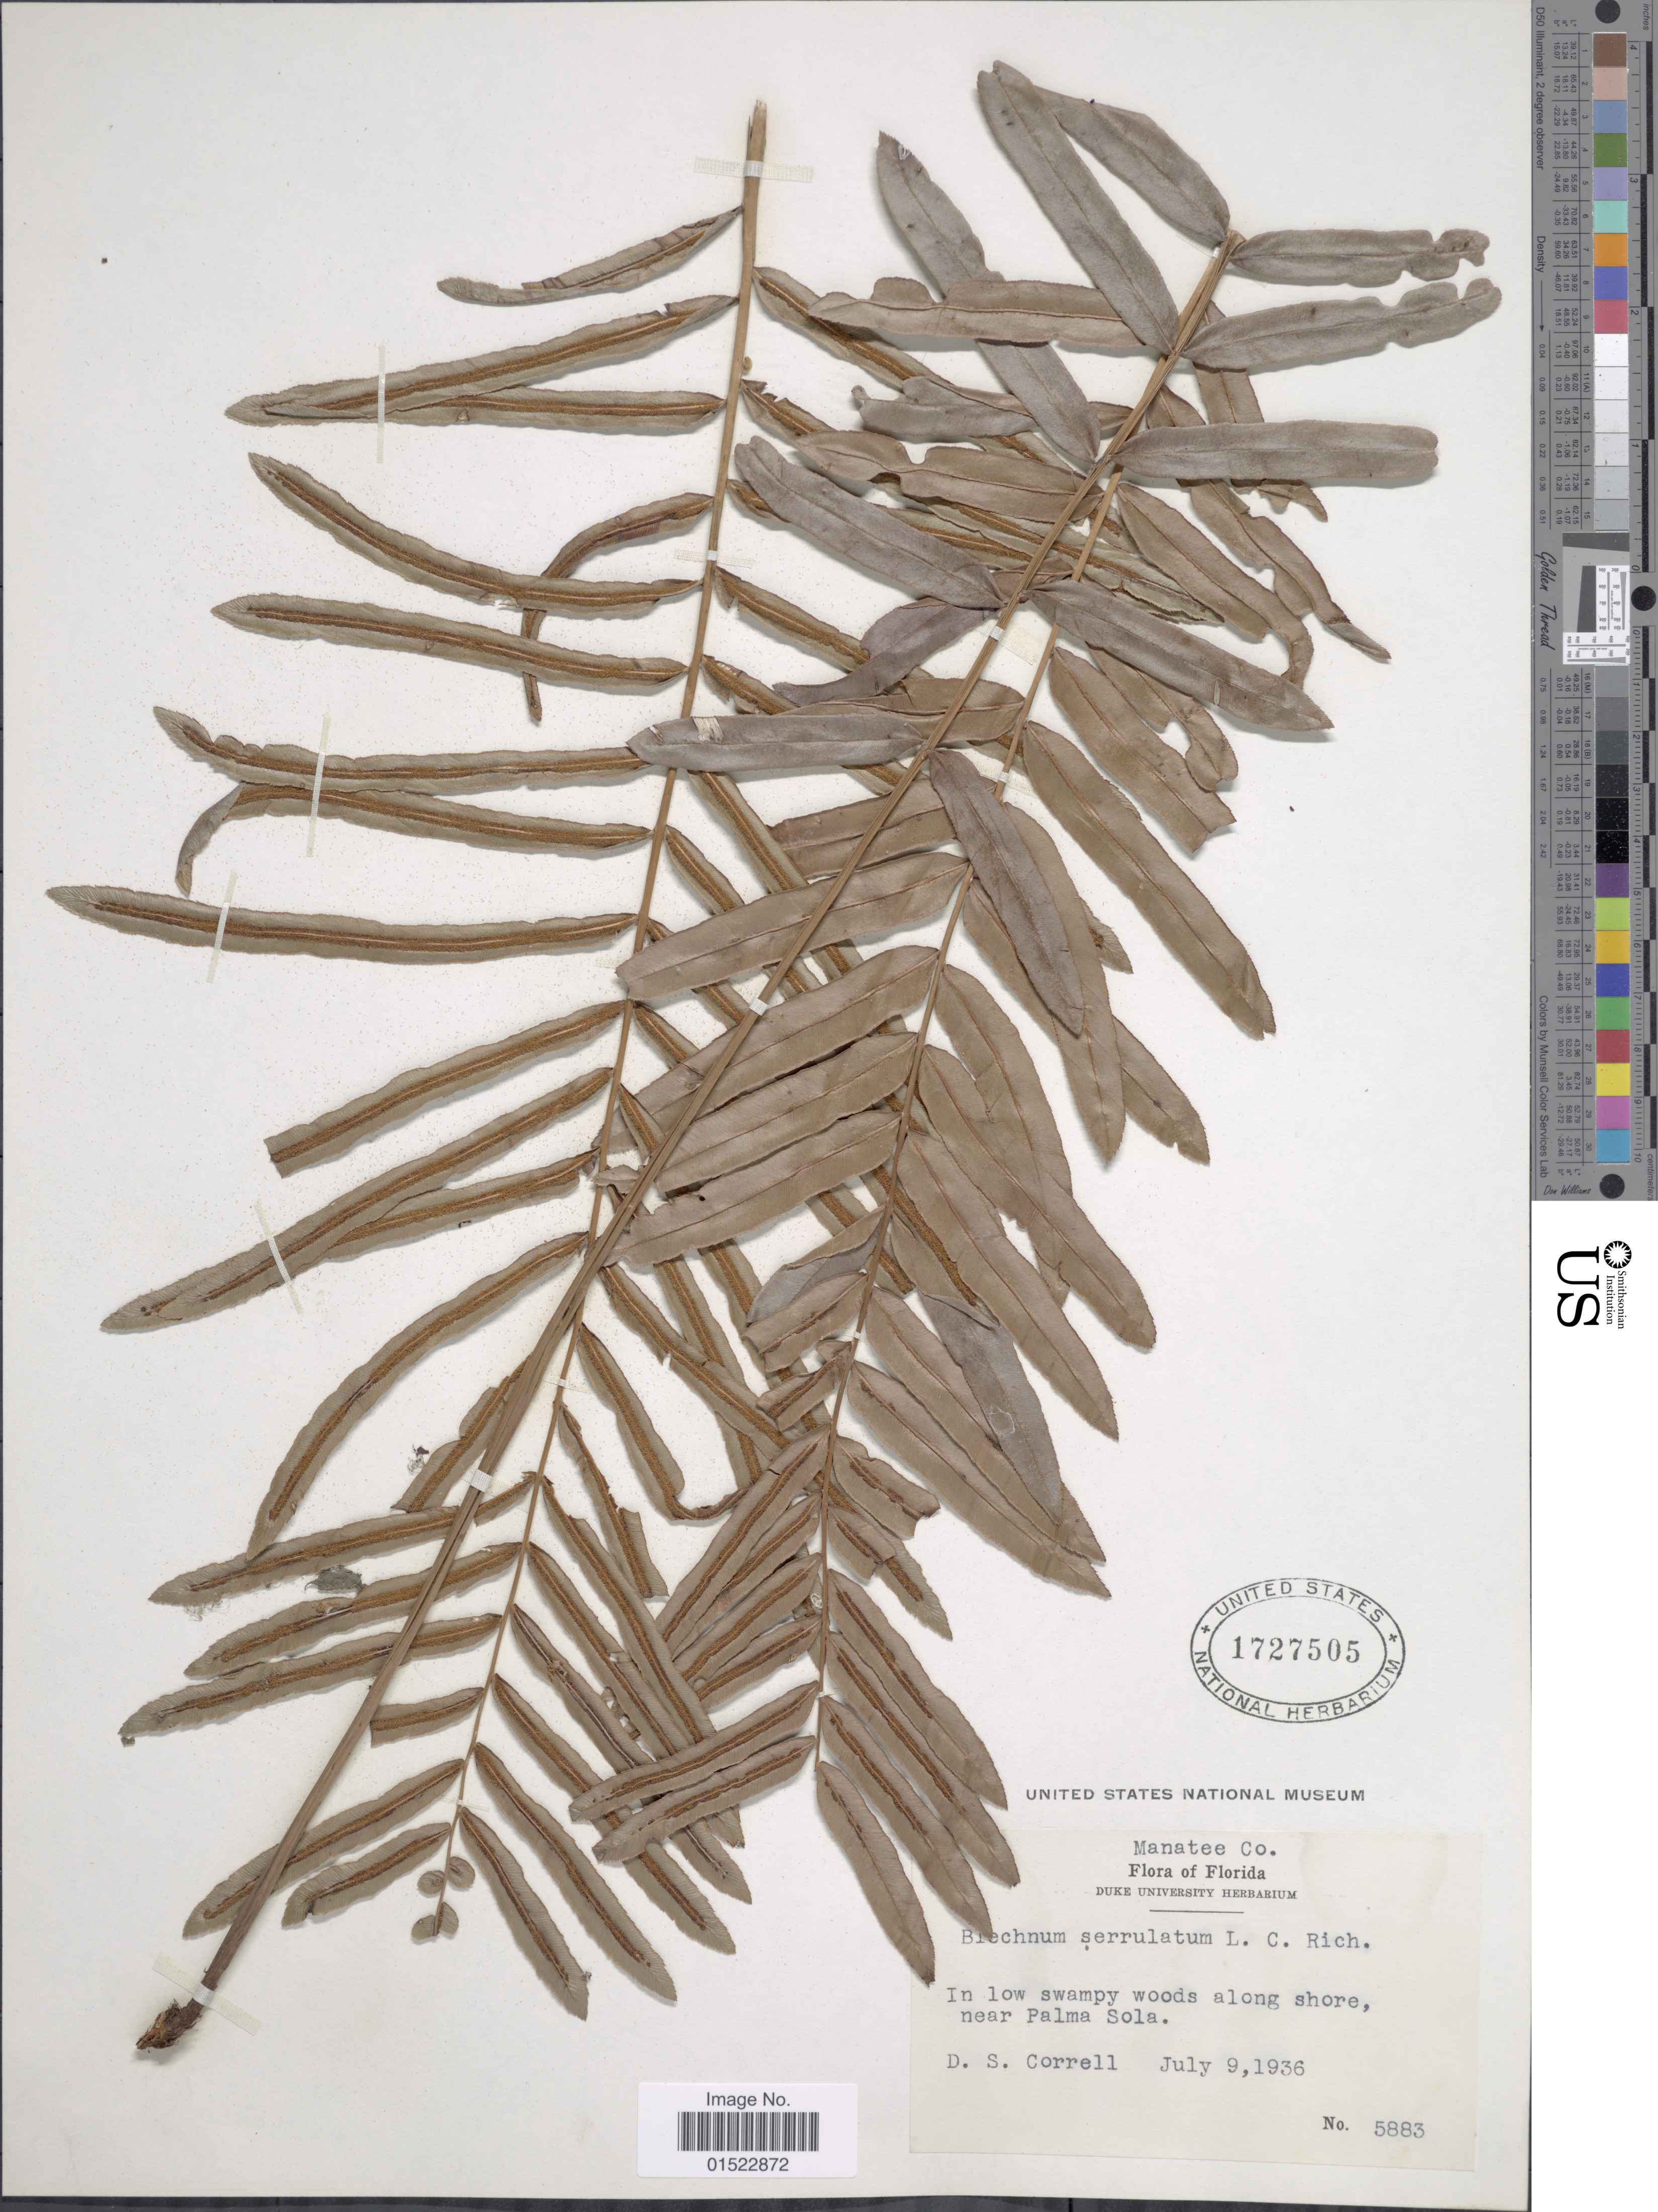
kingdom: Plantae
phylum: Tracheophyta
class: Polypodiopsida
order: Polypodiales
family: Blechnaceae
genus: Telmatoblechnum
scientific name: Telmatoblechnum serrulatum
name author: (Rich.) Perrie et al.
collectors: D. S. Correll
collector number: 5883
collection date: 1936-07-09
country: United States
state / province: Florida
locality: Manatee Co., In low swampy woods along shore, near Palma Sola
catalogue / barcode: US 1727505